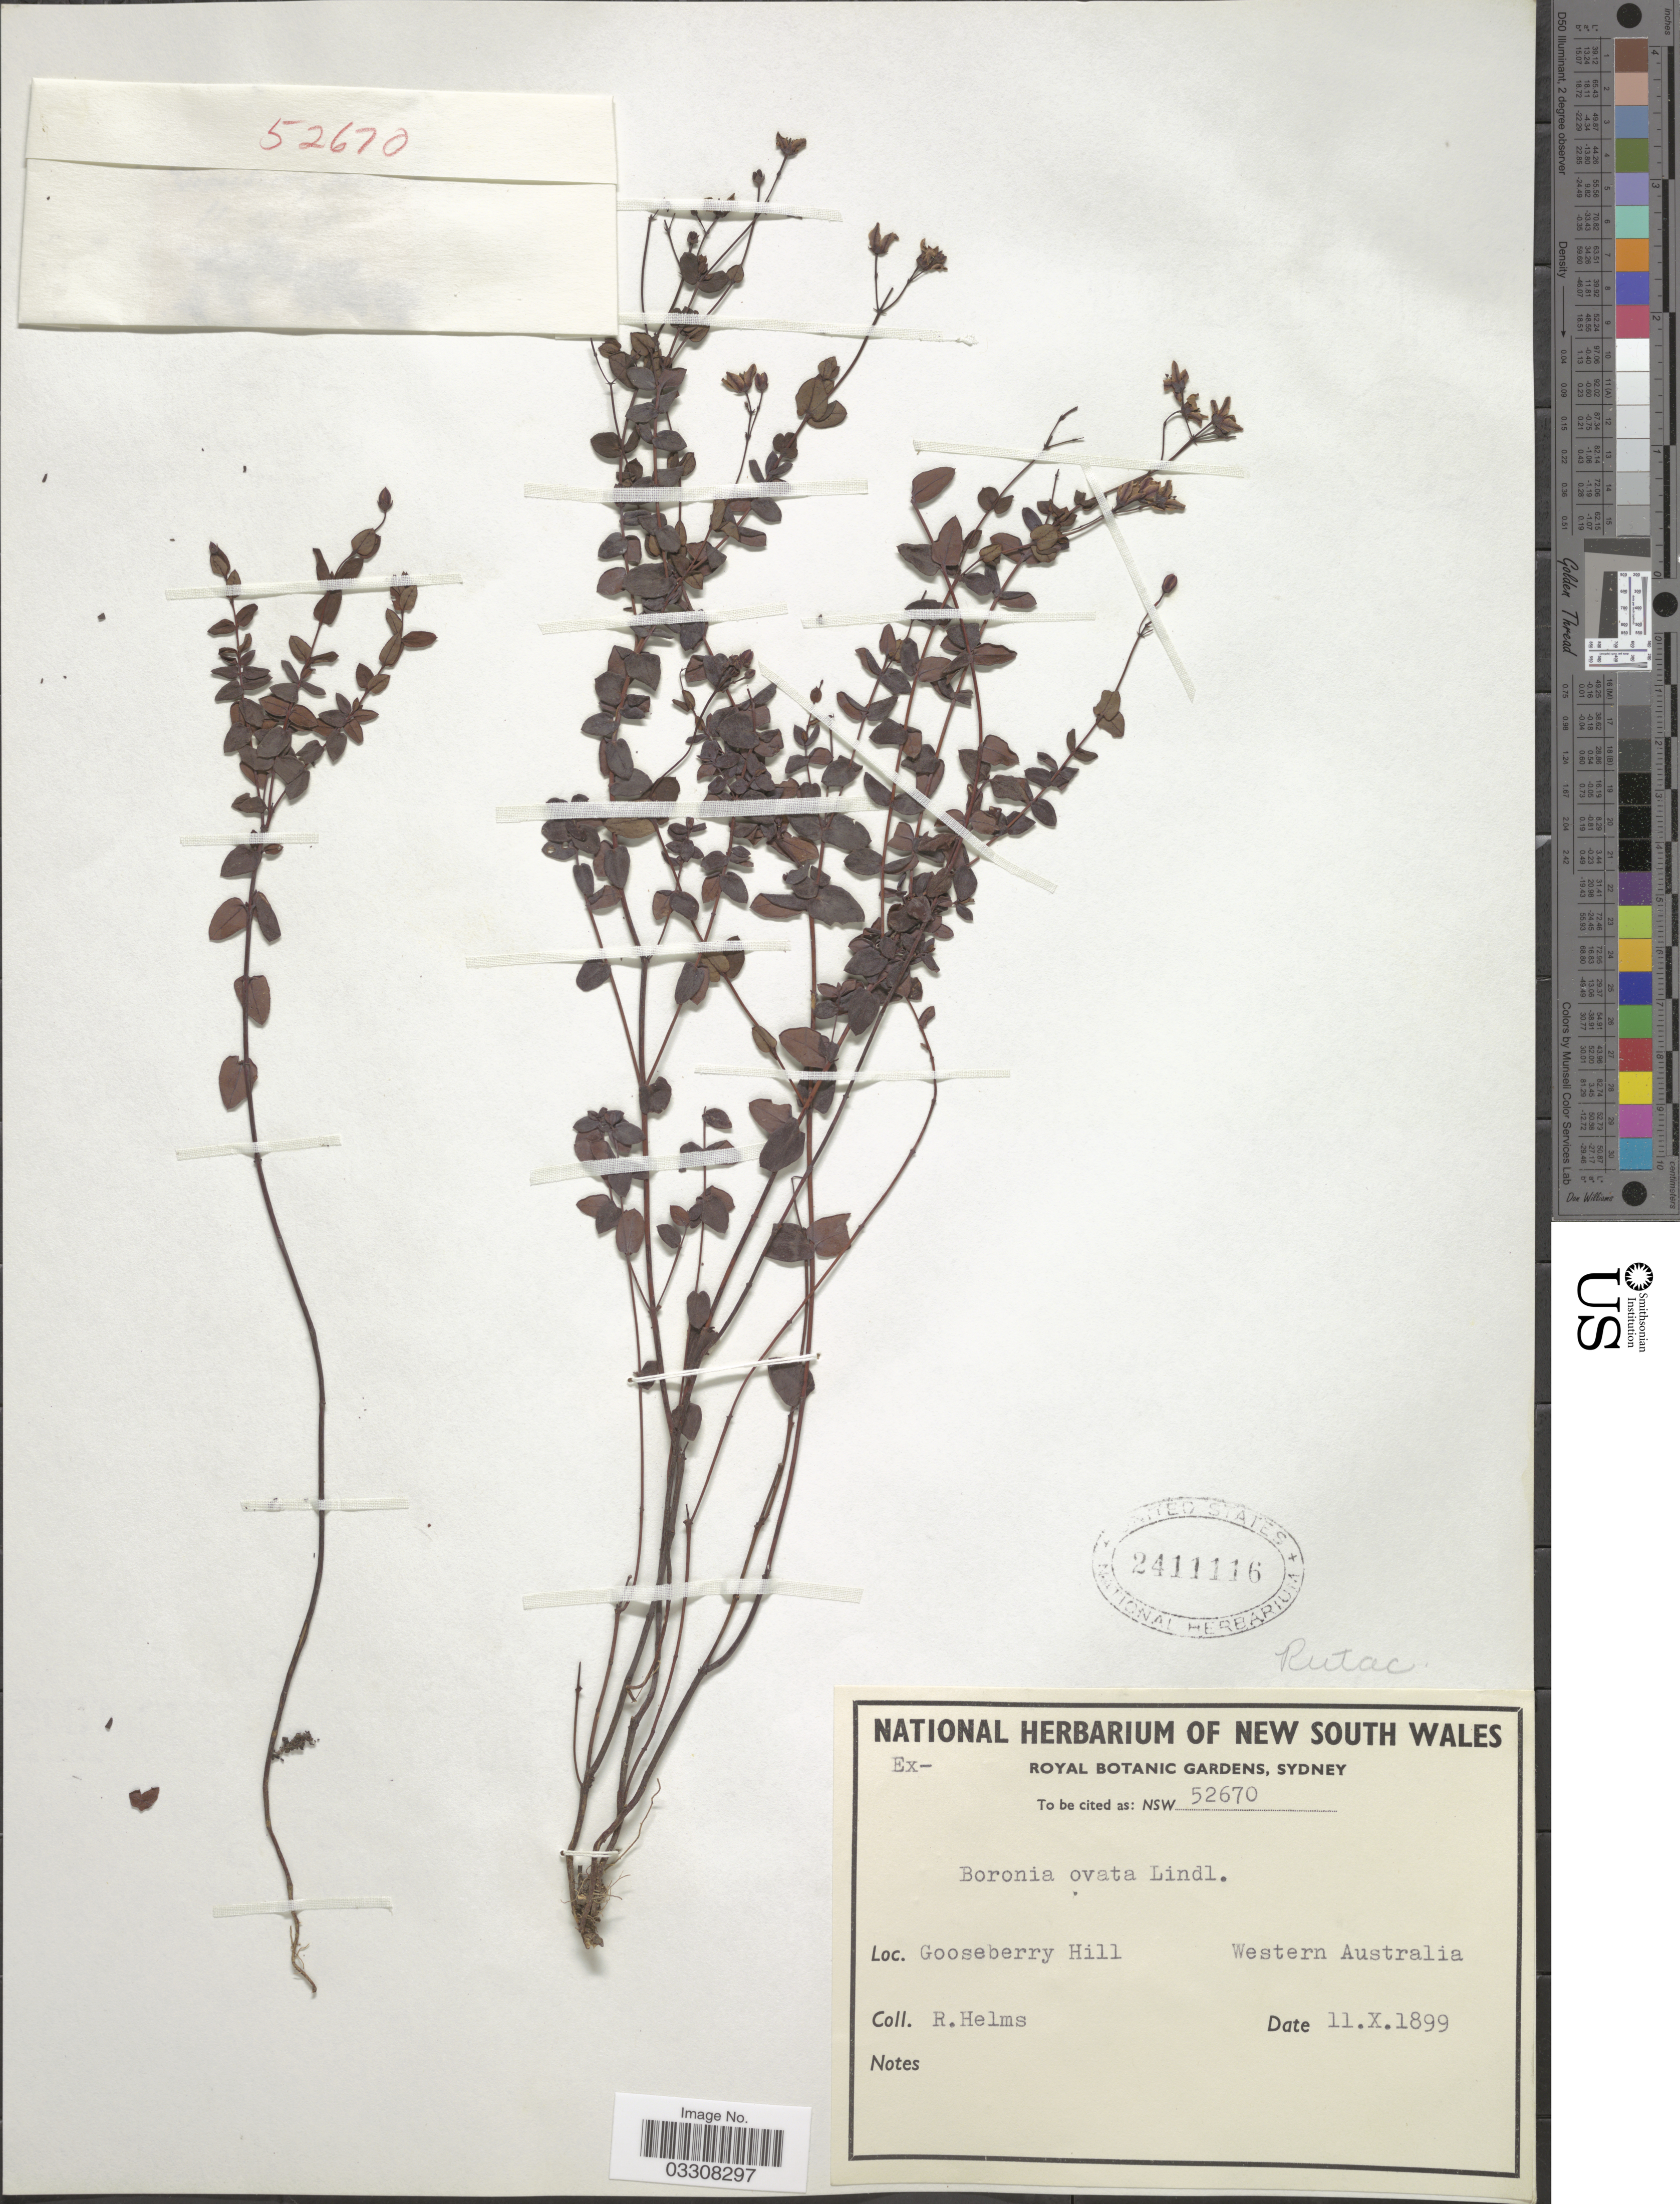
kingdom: Plantae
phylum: Tracheophyta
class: Magnoliopsida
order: Sapindales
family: Rutaceae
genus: Boronia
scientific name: Boronia ovata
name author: Lindl.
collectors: R. Helms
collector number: NSW 52670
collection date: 1899-10-11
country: Australia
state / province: Western Australia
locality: Gooseberry Hill.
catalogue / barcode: US 2411116